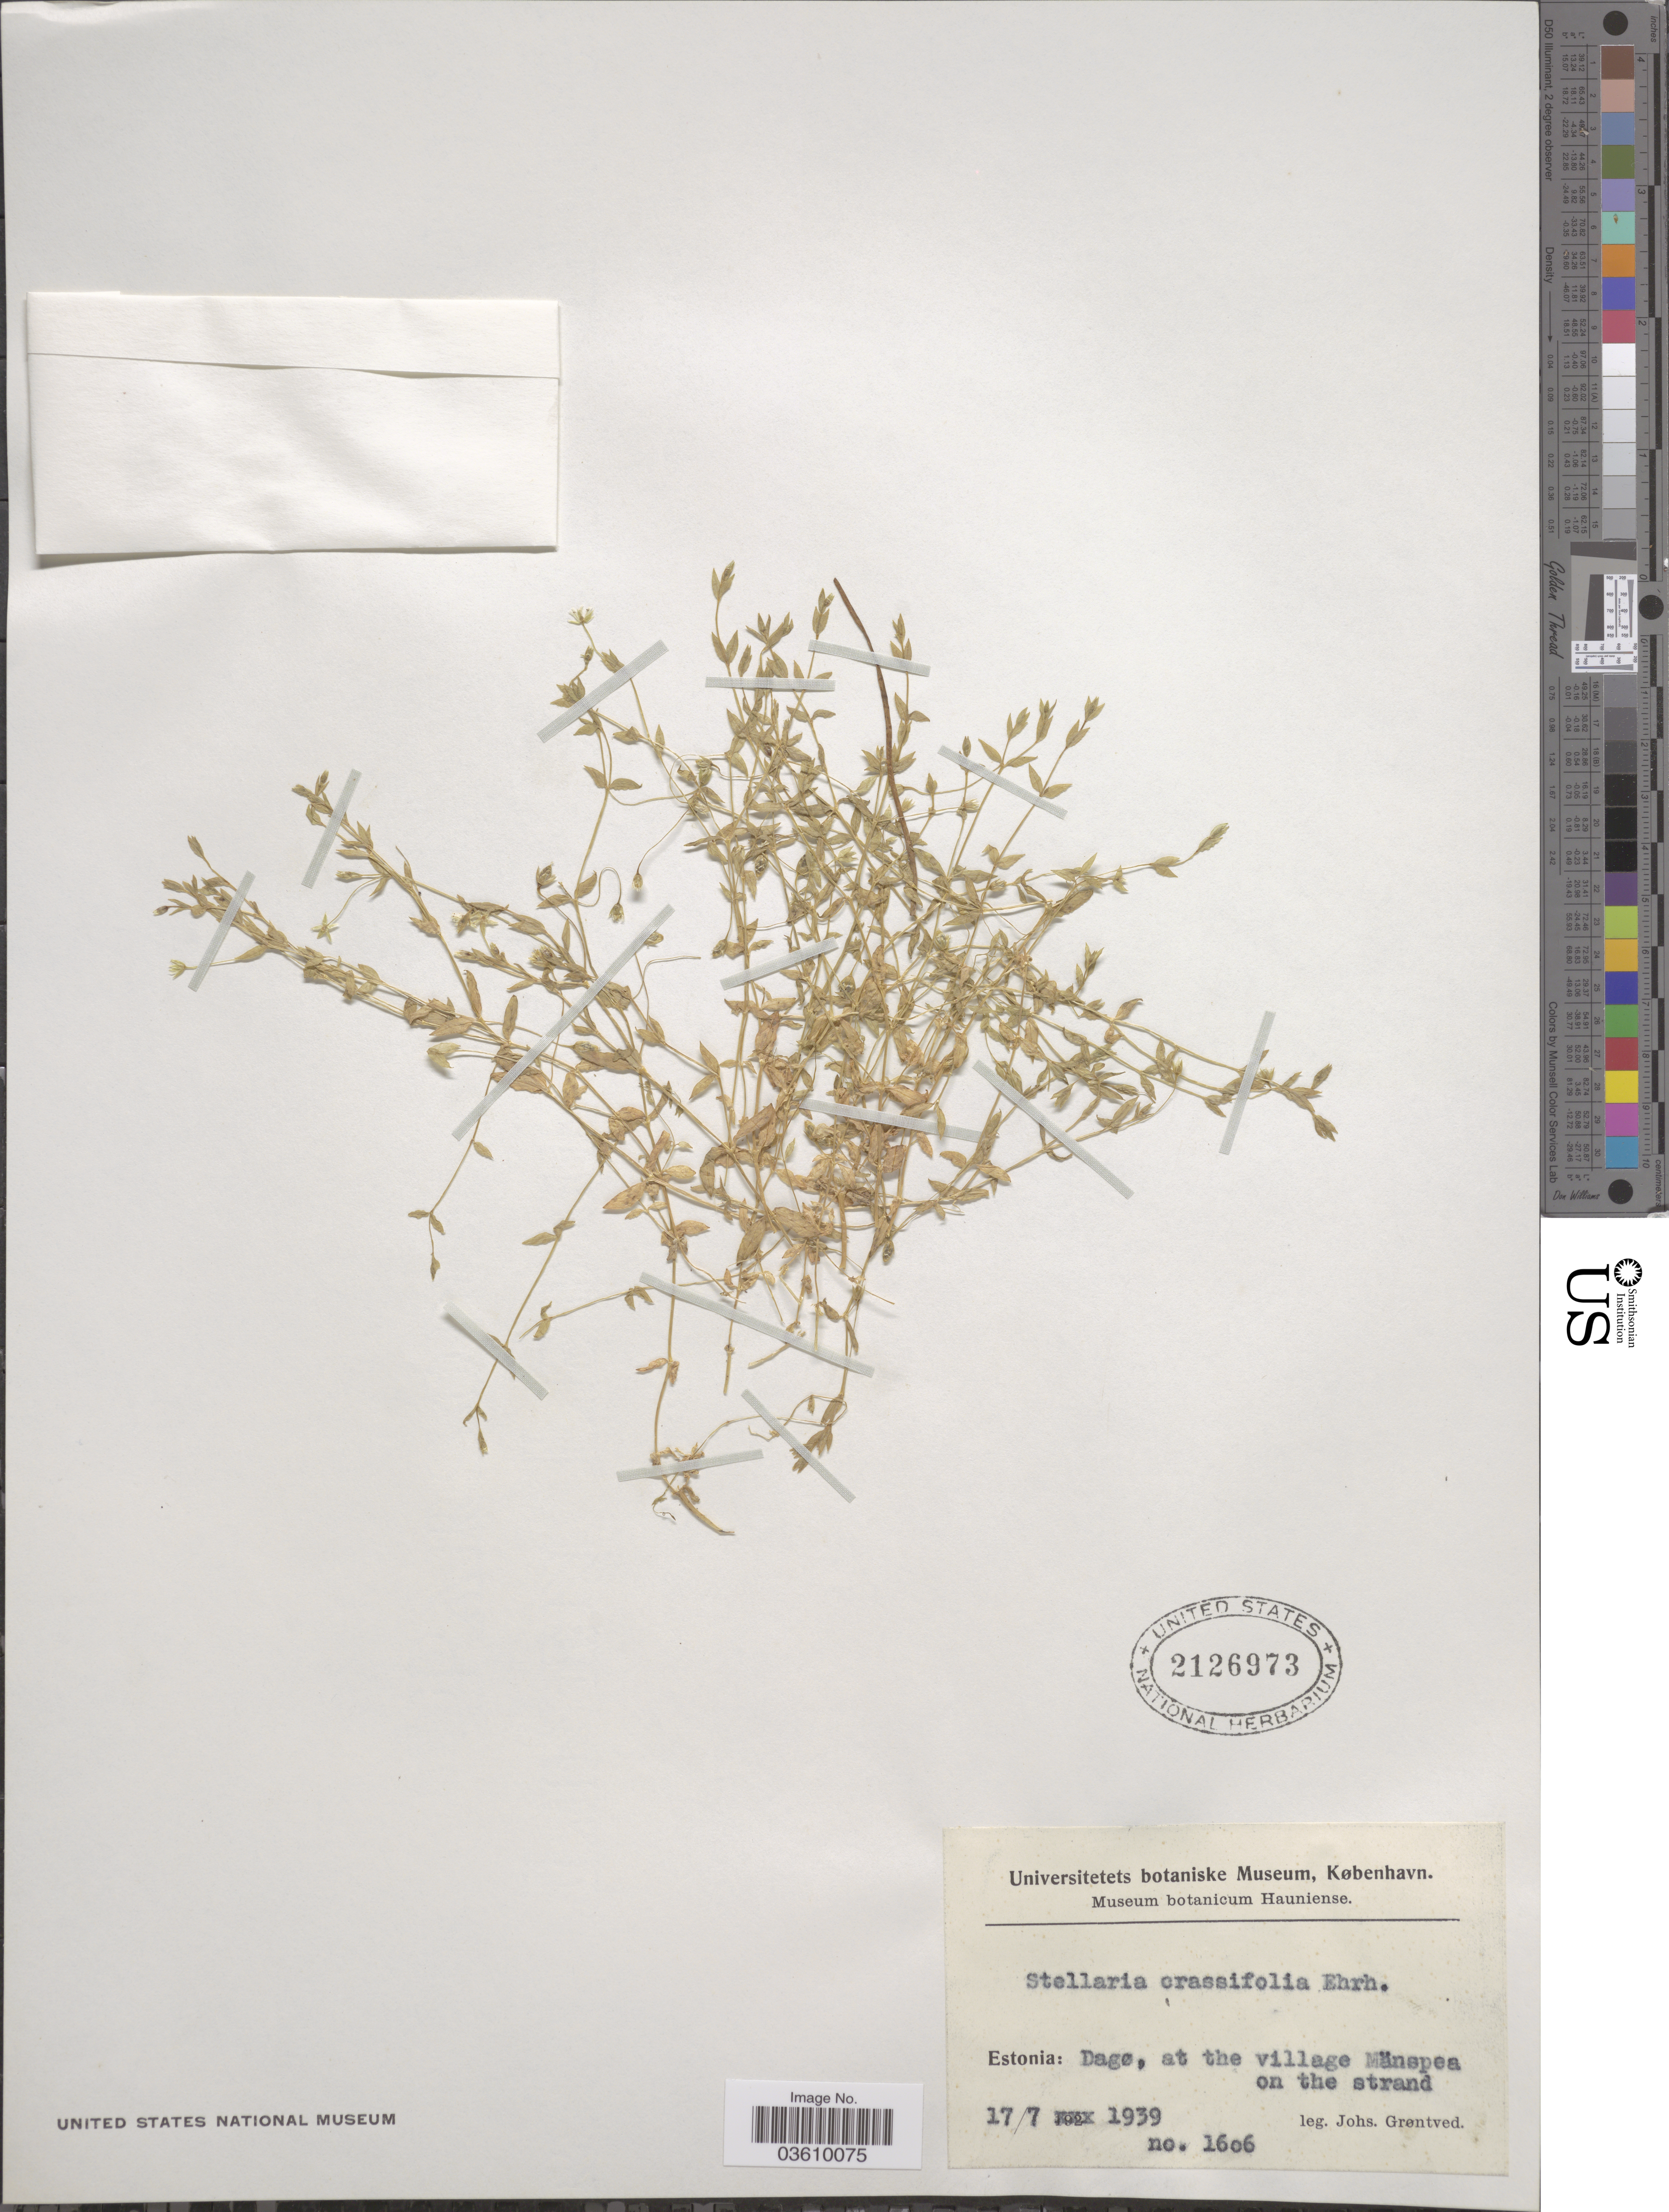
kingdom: Plantae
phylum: Tracheophyta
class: Magnoliopsida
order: Caryophyllales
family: Caryophyllaceae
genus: Stellaria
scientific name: Stellaria crassifolia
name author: Ehrh.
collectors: J. Grøntved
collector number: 1606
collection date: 1939-07-17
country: Estonia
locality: Dagø, at the village Mänspea on the strand.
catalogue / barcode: US 2126973